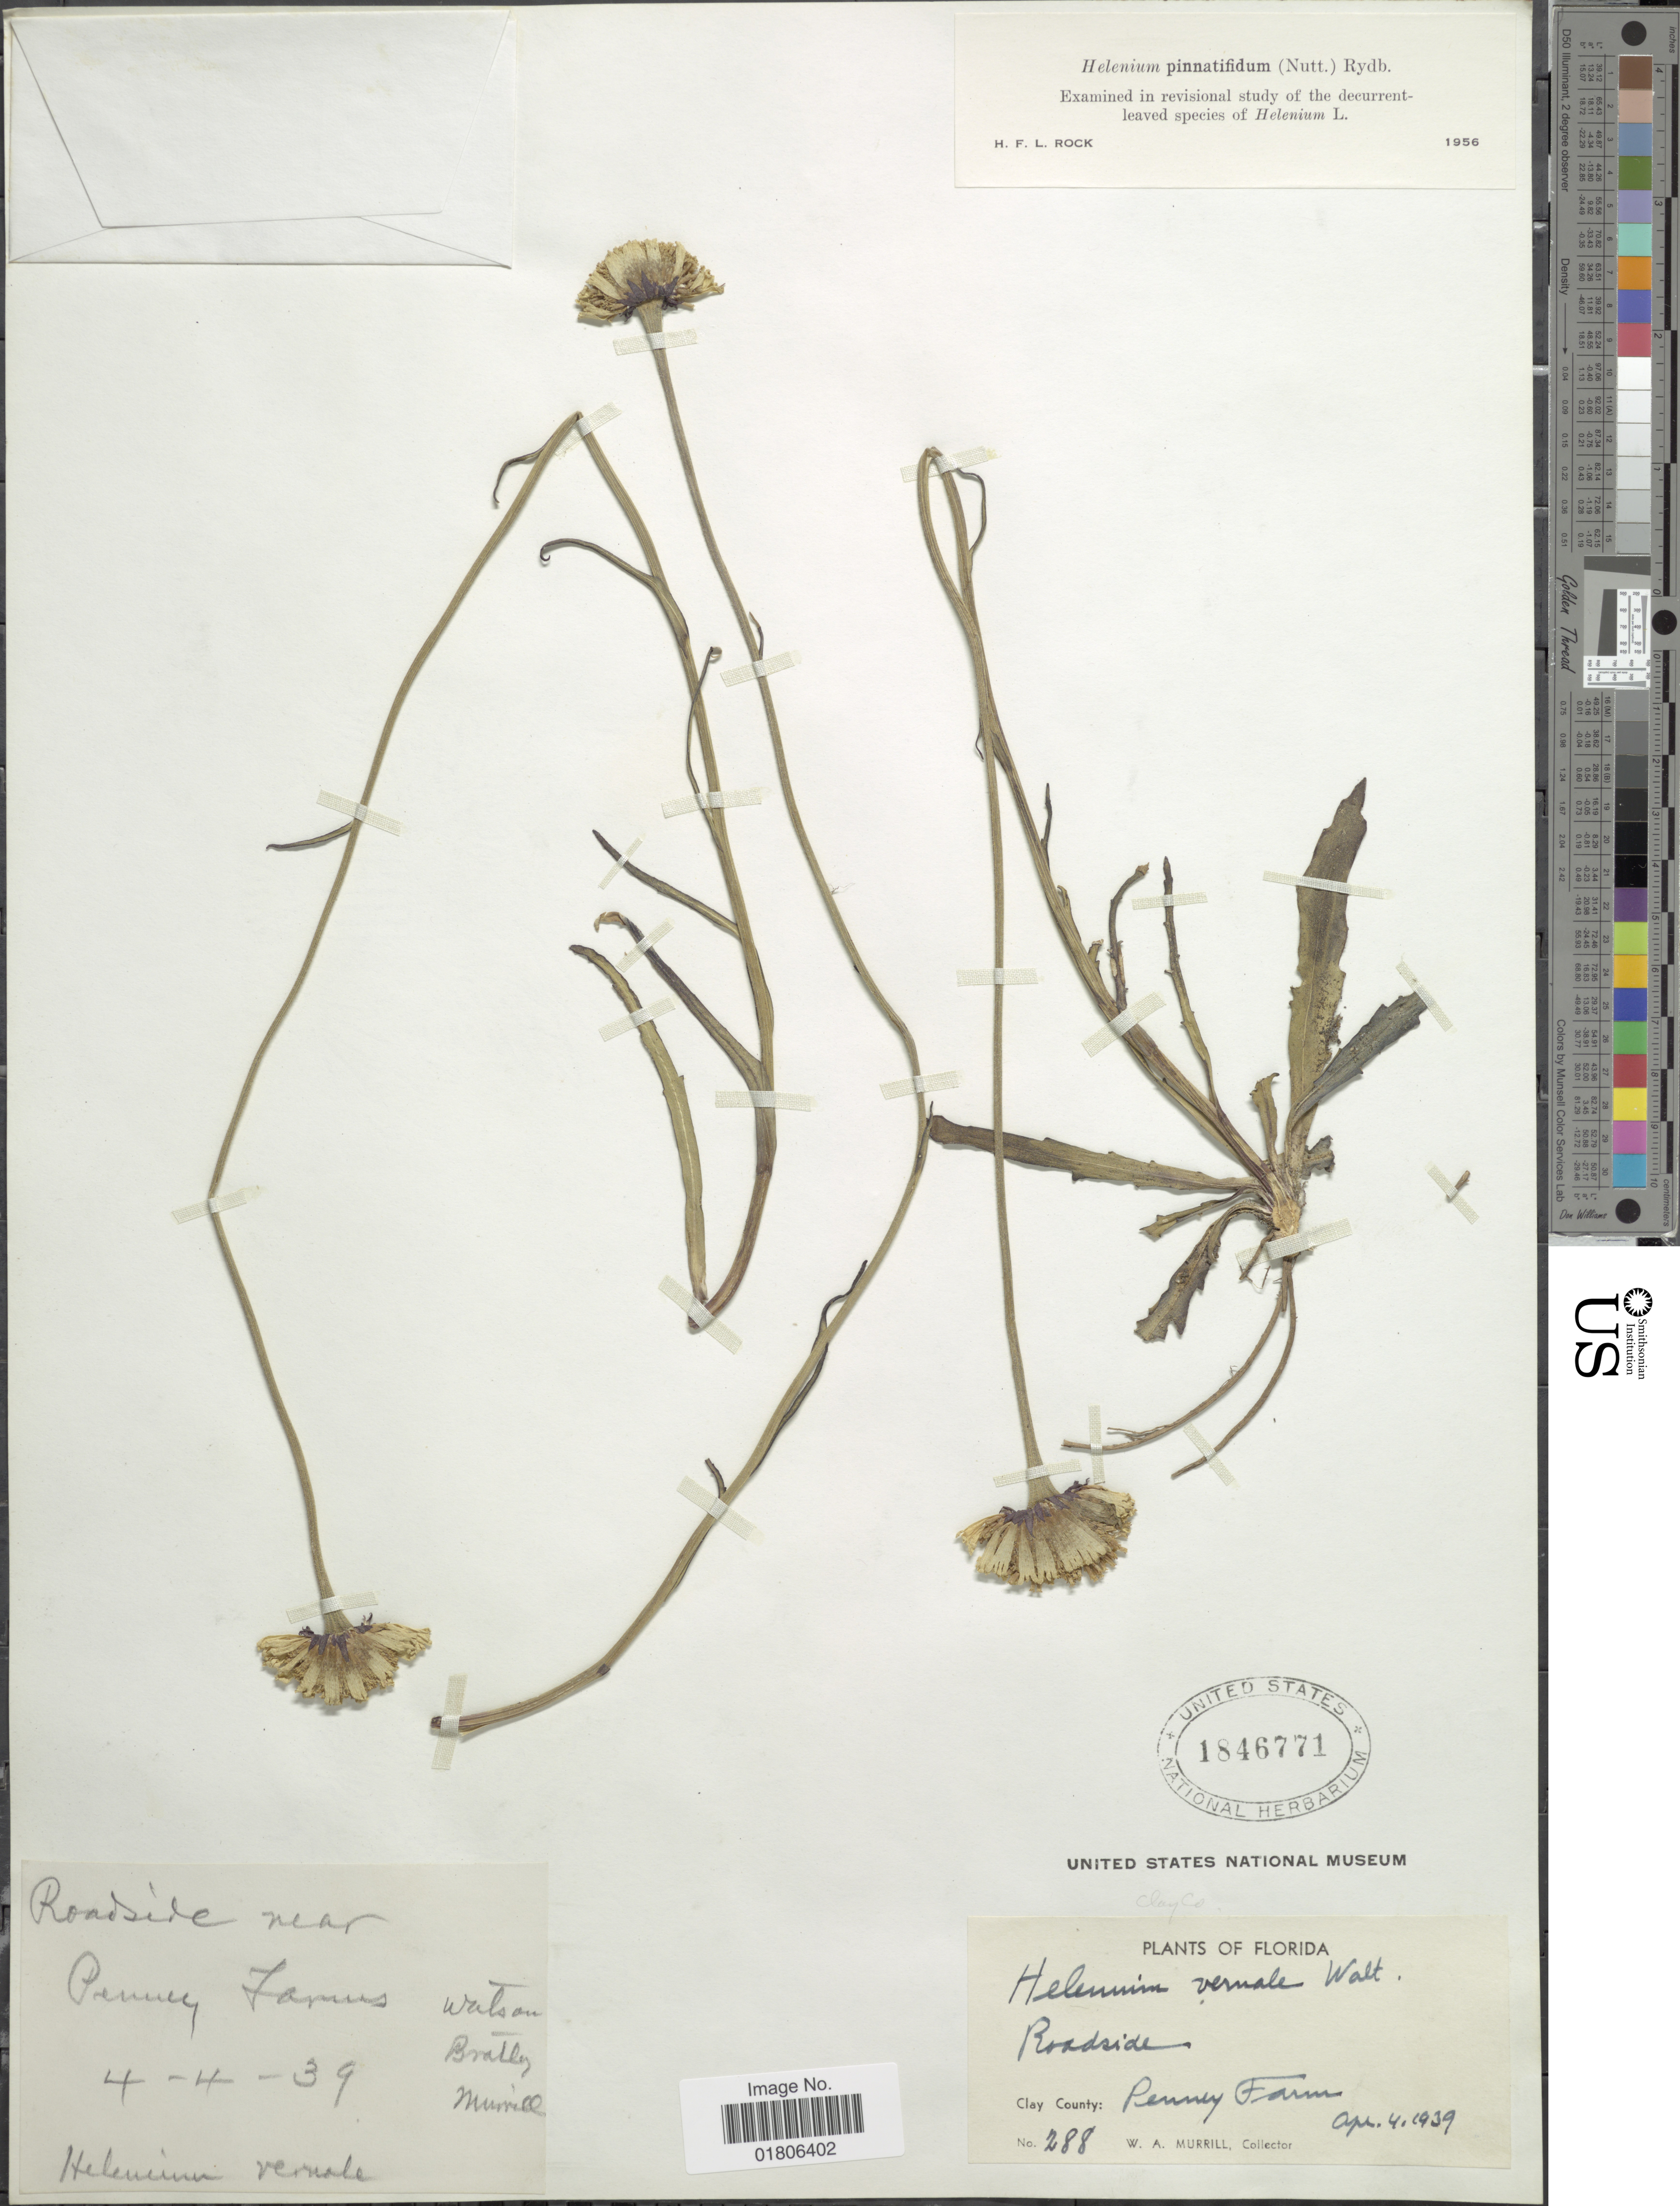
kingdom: Plantae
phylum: Tracheophyta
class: Magnoliopsida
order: Asterales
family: Asteraceae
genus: Helenium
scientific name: Helenium pinnatifidum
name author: (Schwein. ex Nutt.) Rydb.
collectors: W. A. Murrill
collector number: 288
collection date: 1939-04-04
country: United States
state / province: Florida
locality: Clay County: Penney Farm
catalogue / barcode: US 1846771